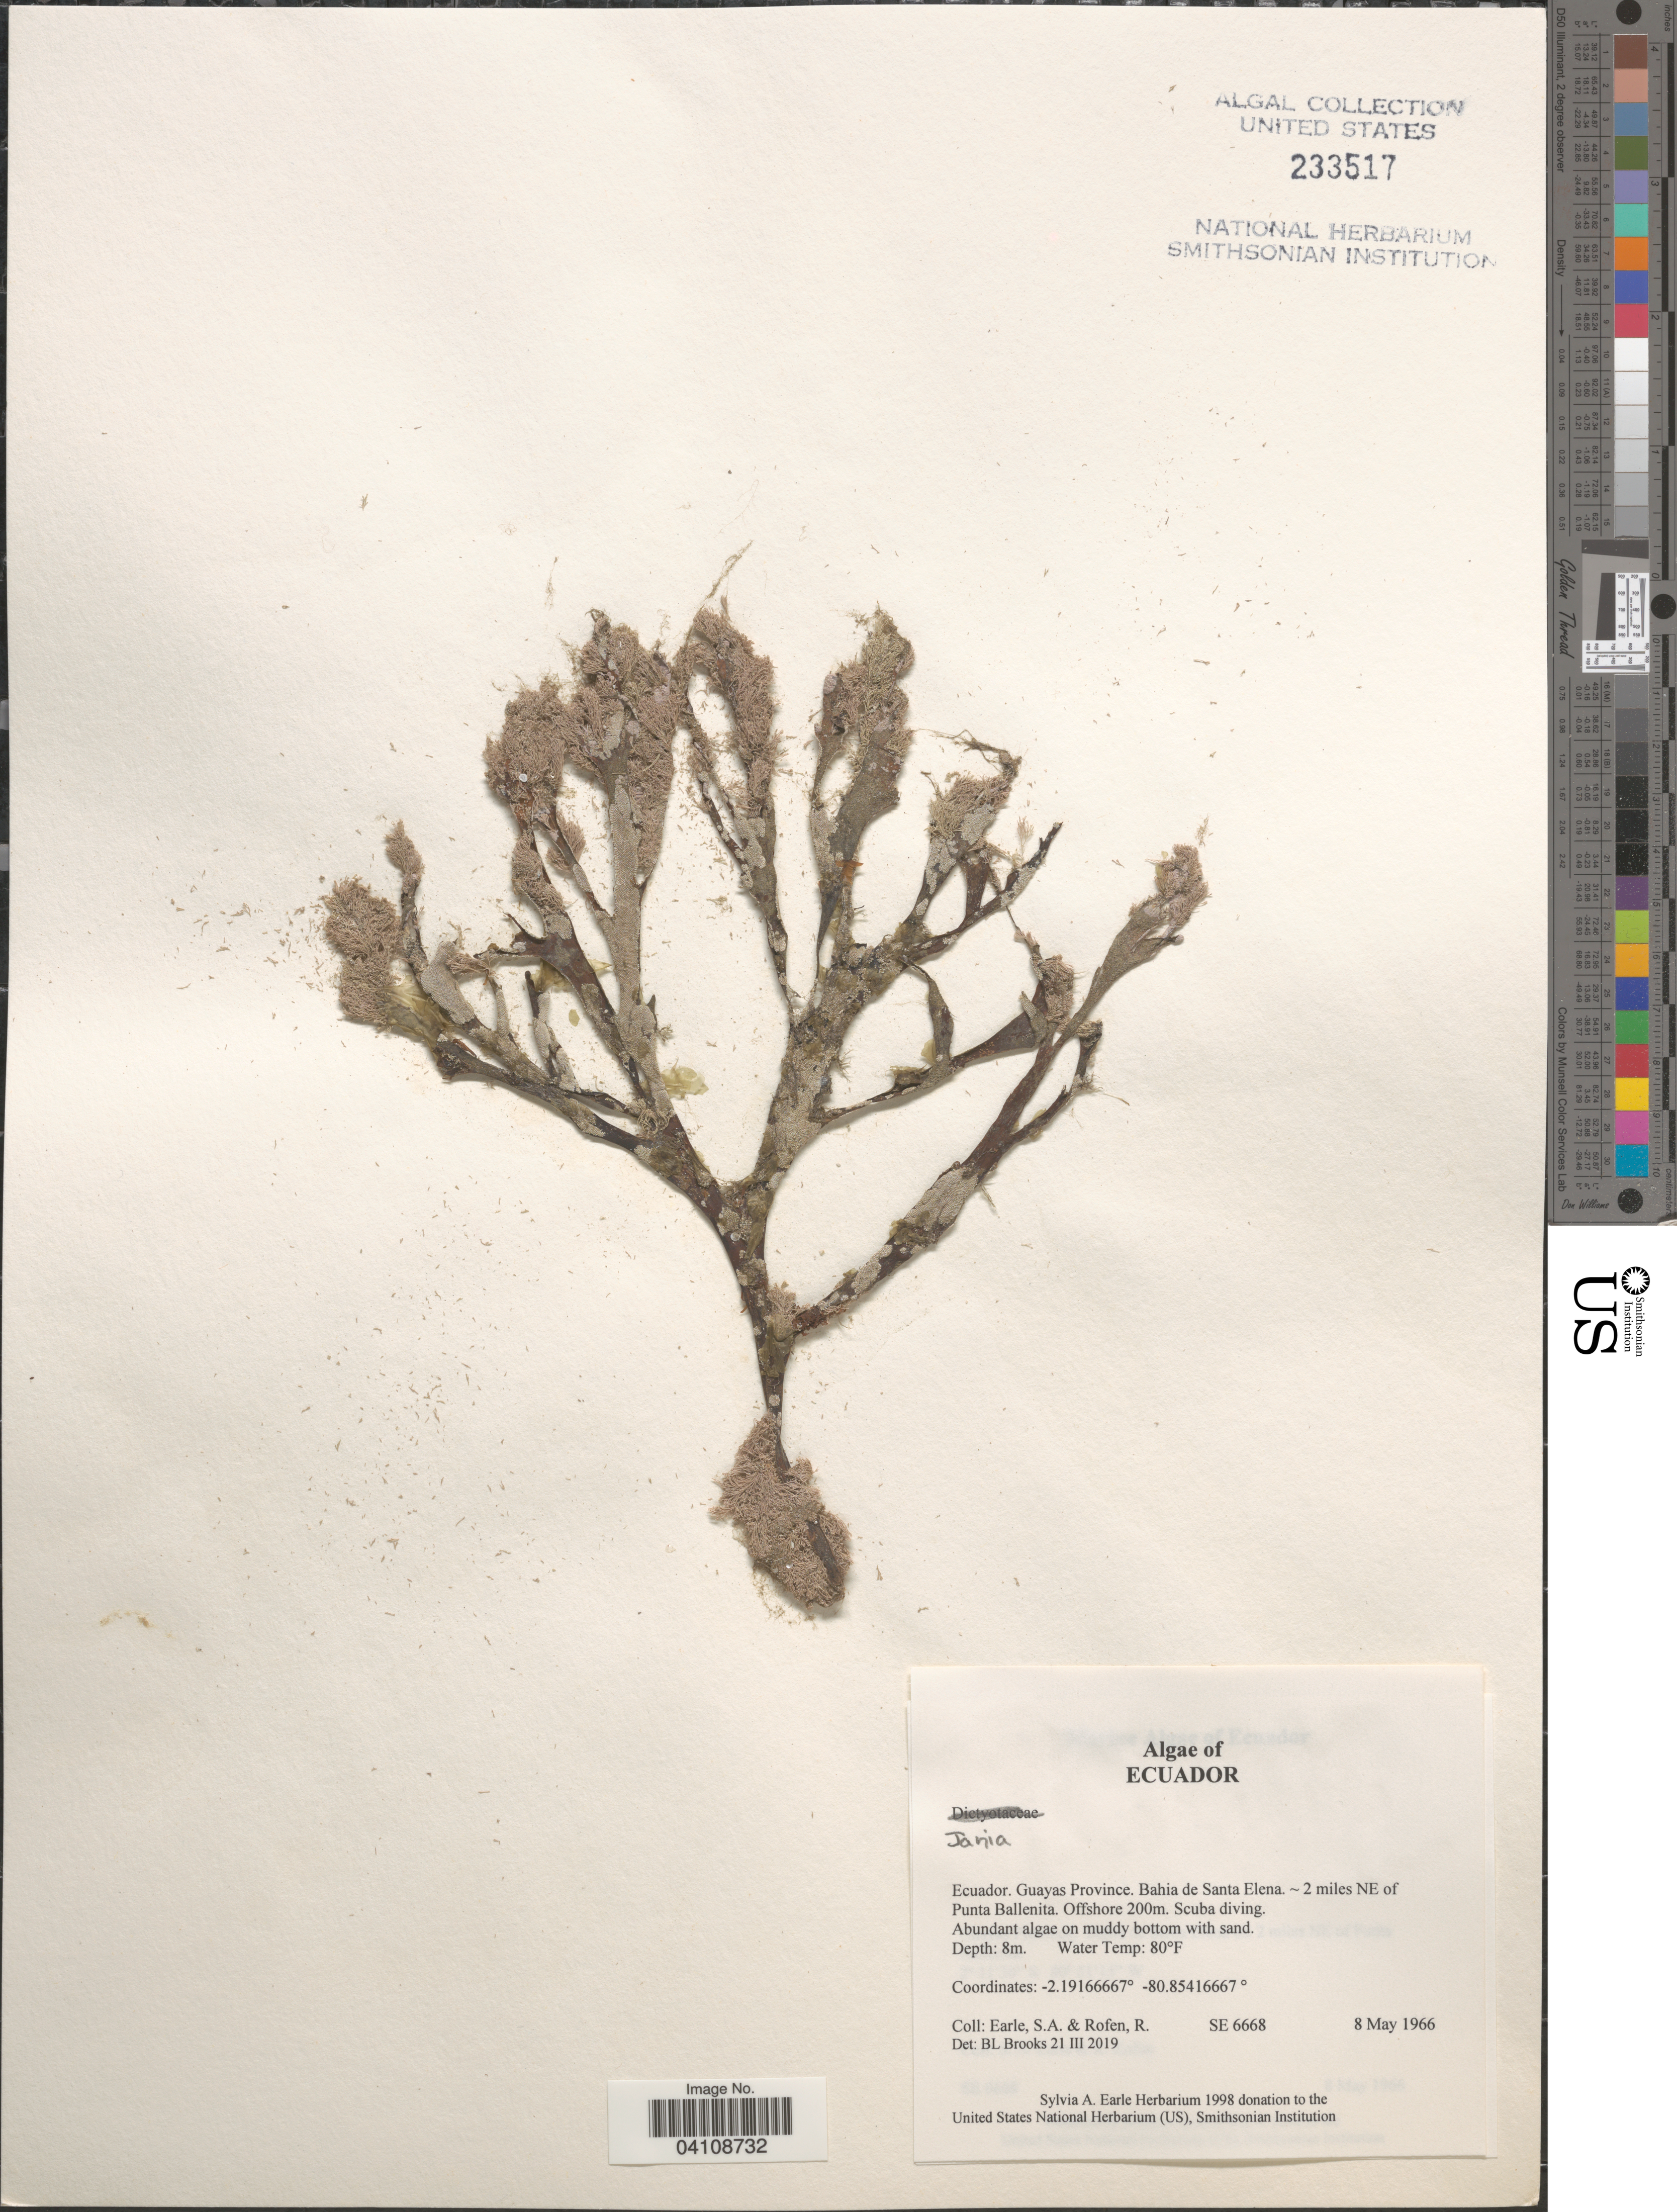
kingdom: Plantae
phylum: Rhodophyta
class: Florideophyceae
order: Corallinales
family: Corallinaceae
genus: Jania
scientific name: Jania sp.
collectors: S. A. Earle & R. Rofen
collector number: SE6668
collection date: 1966-05-08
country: Ecuador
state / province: Guayas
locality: Bahia de Santa Elena ~ 2 miles NE of Punta Ballenita. Offshore 200m.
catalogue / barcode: US 233517